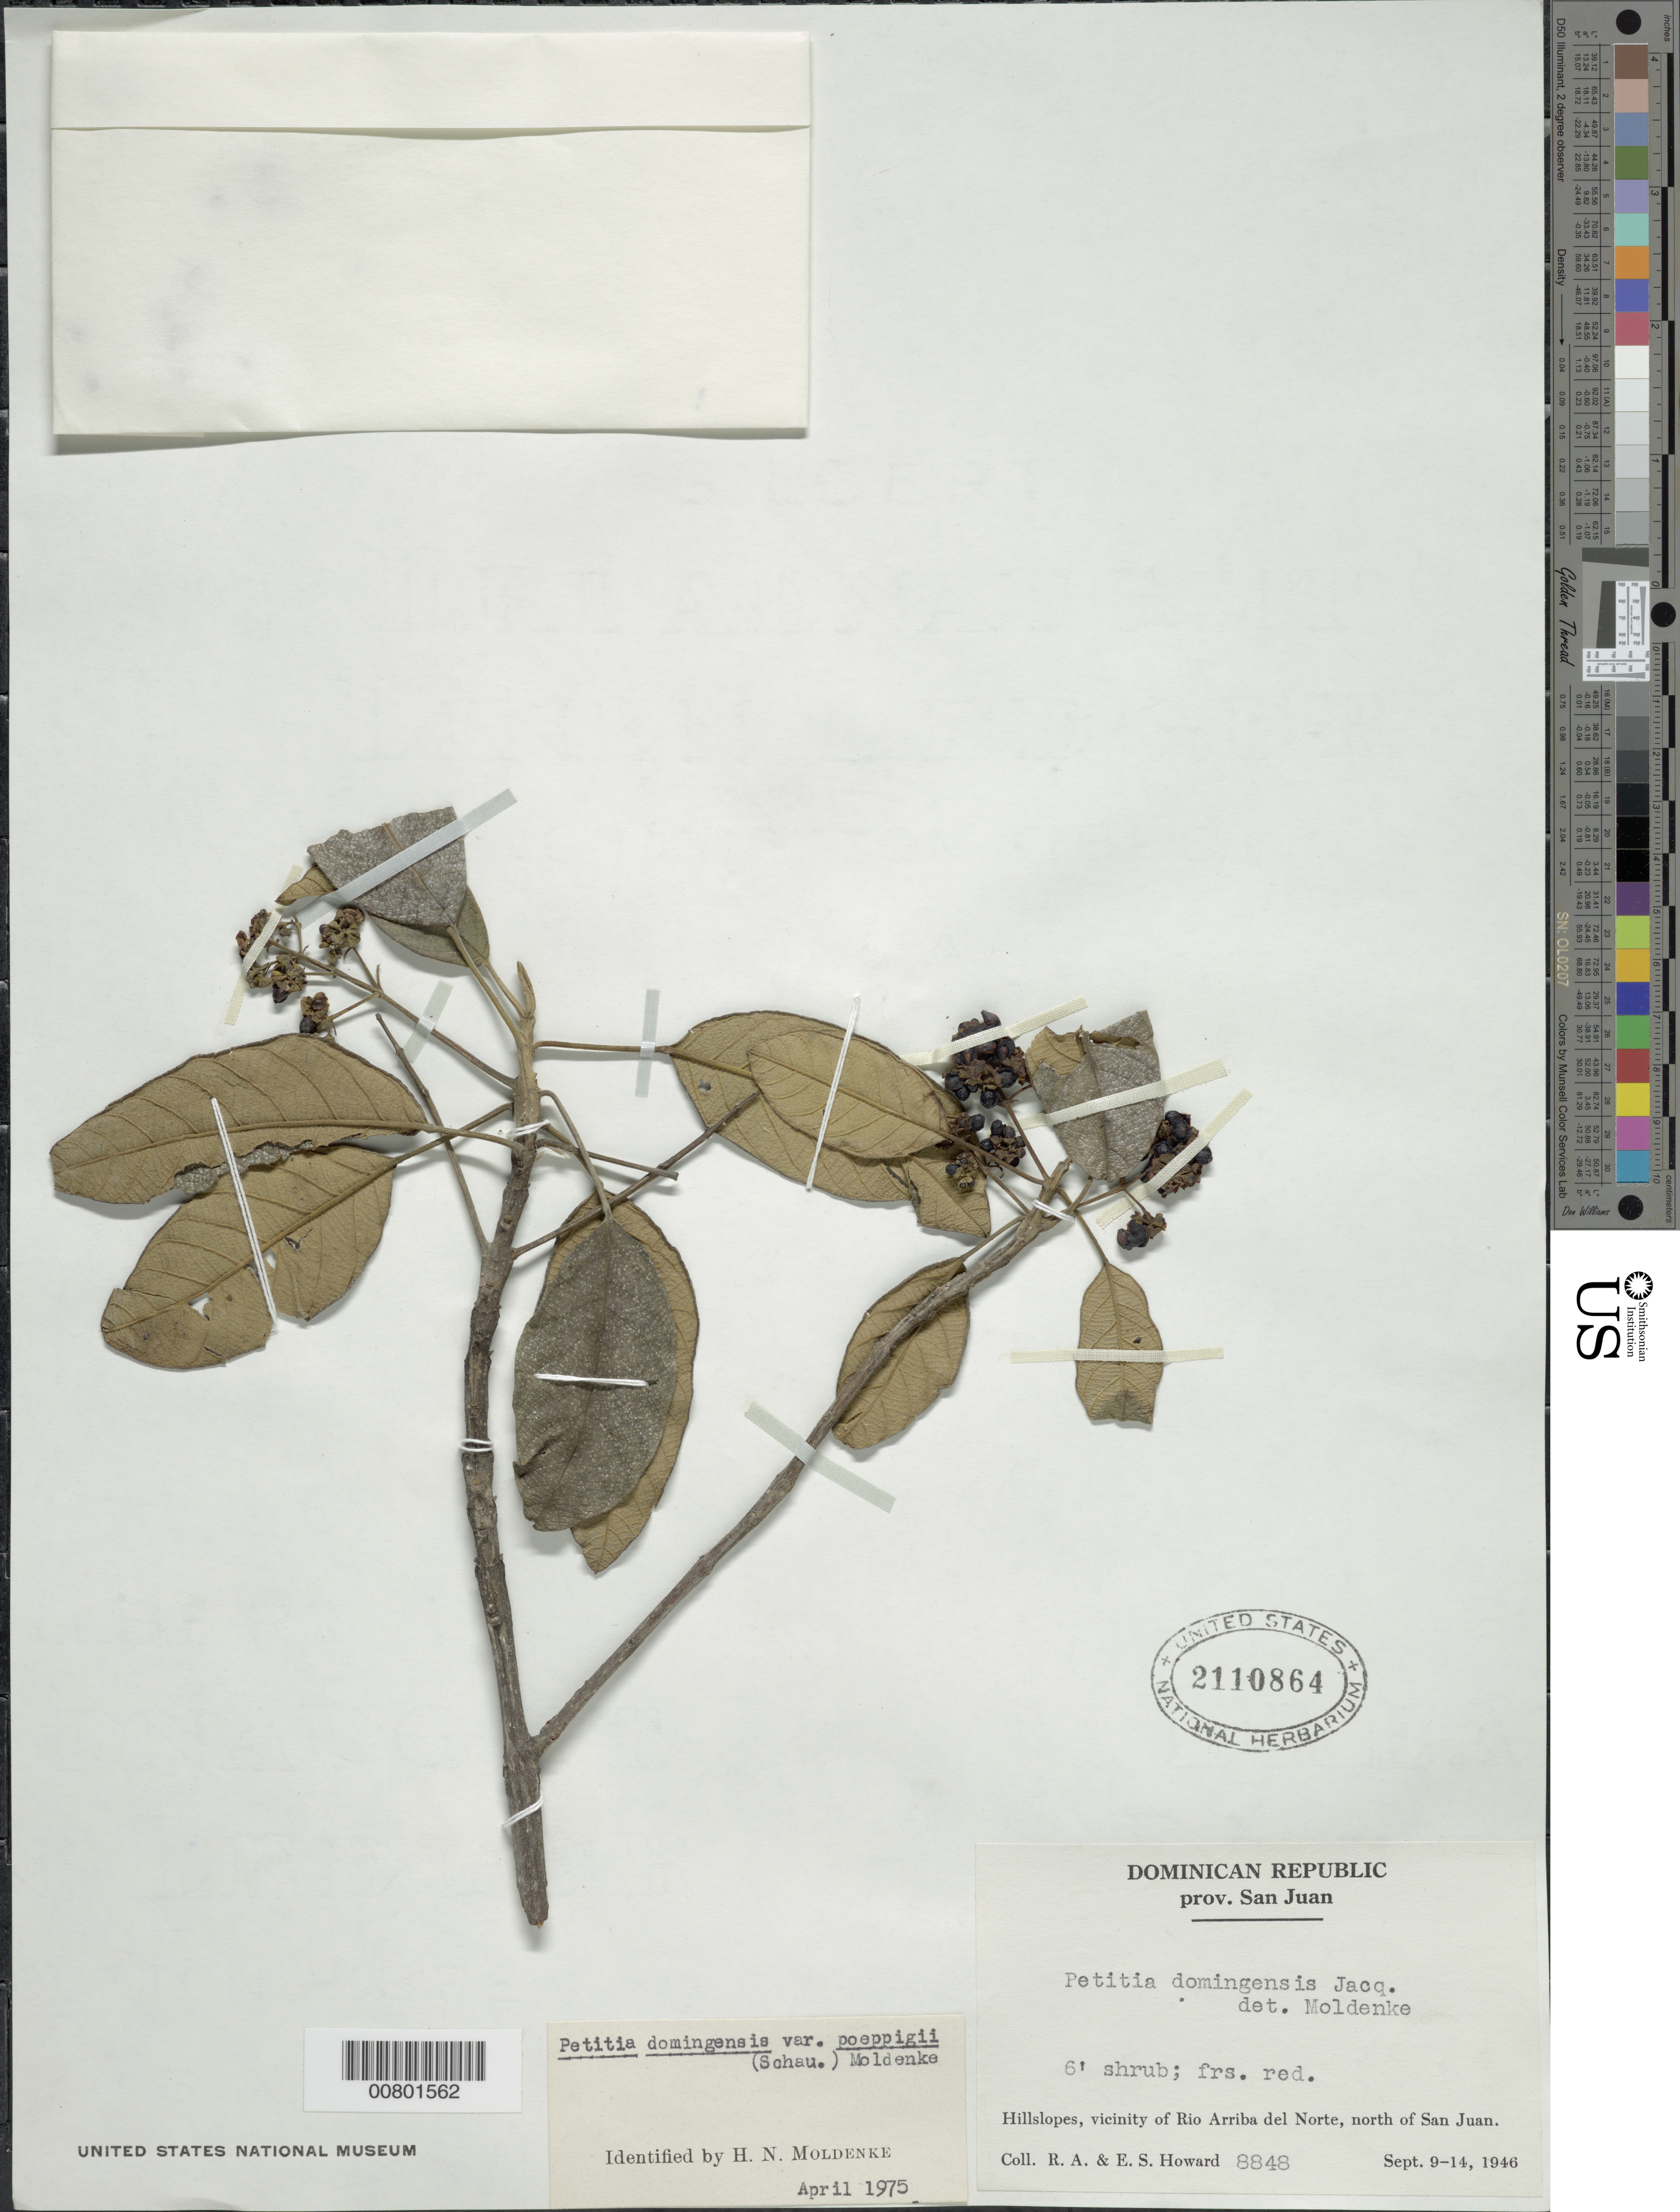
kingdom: Plantae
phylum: Tracheophyta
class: Magnoliopsida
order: Lamiales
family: Lamiaceae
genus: Petitia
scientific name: Petitia domingensis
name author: Jacq.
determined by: Moldenke, H. N.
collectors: R. A. Howard & E. S. Howard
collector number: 8848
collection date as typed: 09 Sep 1946 to 14 Sep 1946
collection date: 1946-09-09/1946-09-14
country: Dominican Republic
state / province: San Juan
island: Hispaniola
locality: Vicinity of Rio Arriba del Norte, N of San Juan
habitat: Hillslopes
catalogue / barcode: US 2110864